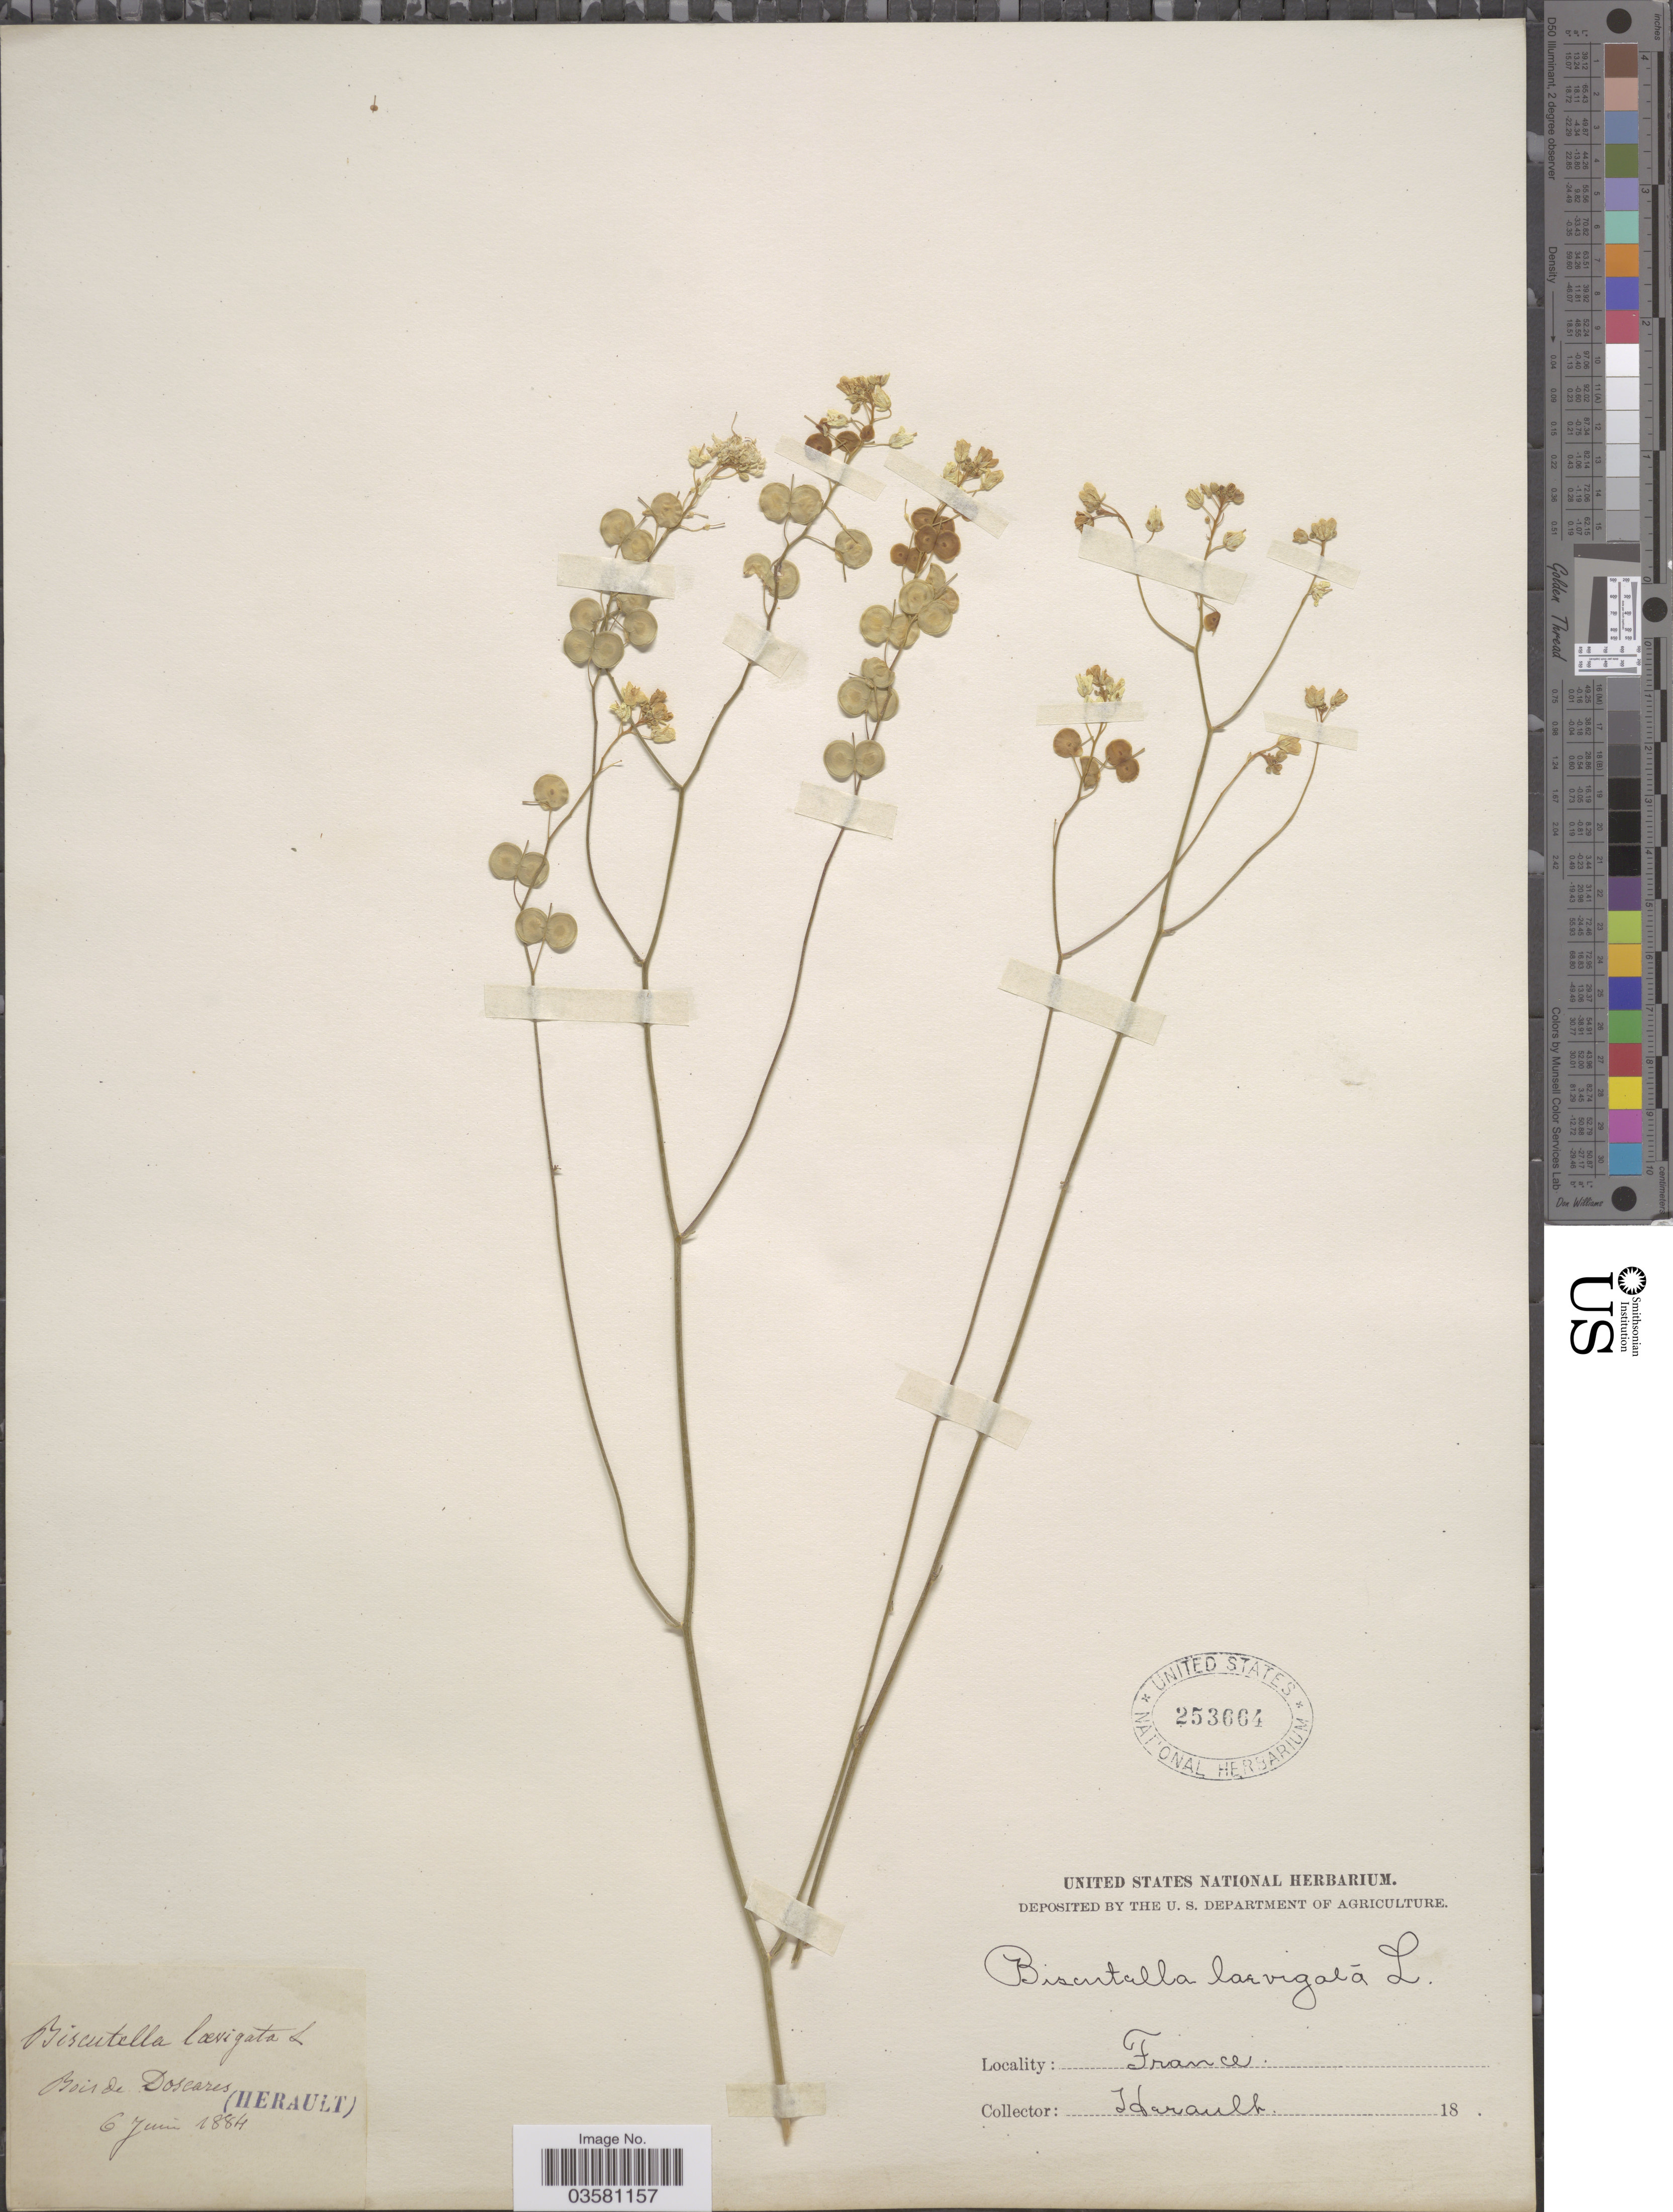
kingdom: Plantae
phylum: Tracheophyta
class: Magnoliopsida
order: Brassicales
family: Brassicaceae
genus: Biscutella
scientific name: Biscutella laevigata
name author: L.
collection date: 1884-06-06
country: France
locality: Bois de Doscares.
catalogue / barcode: US 253664